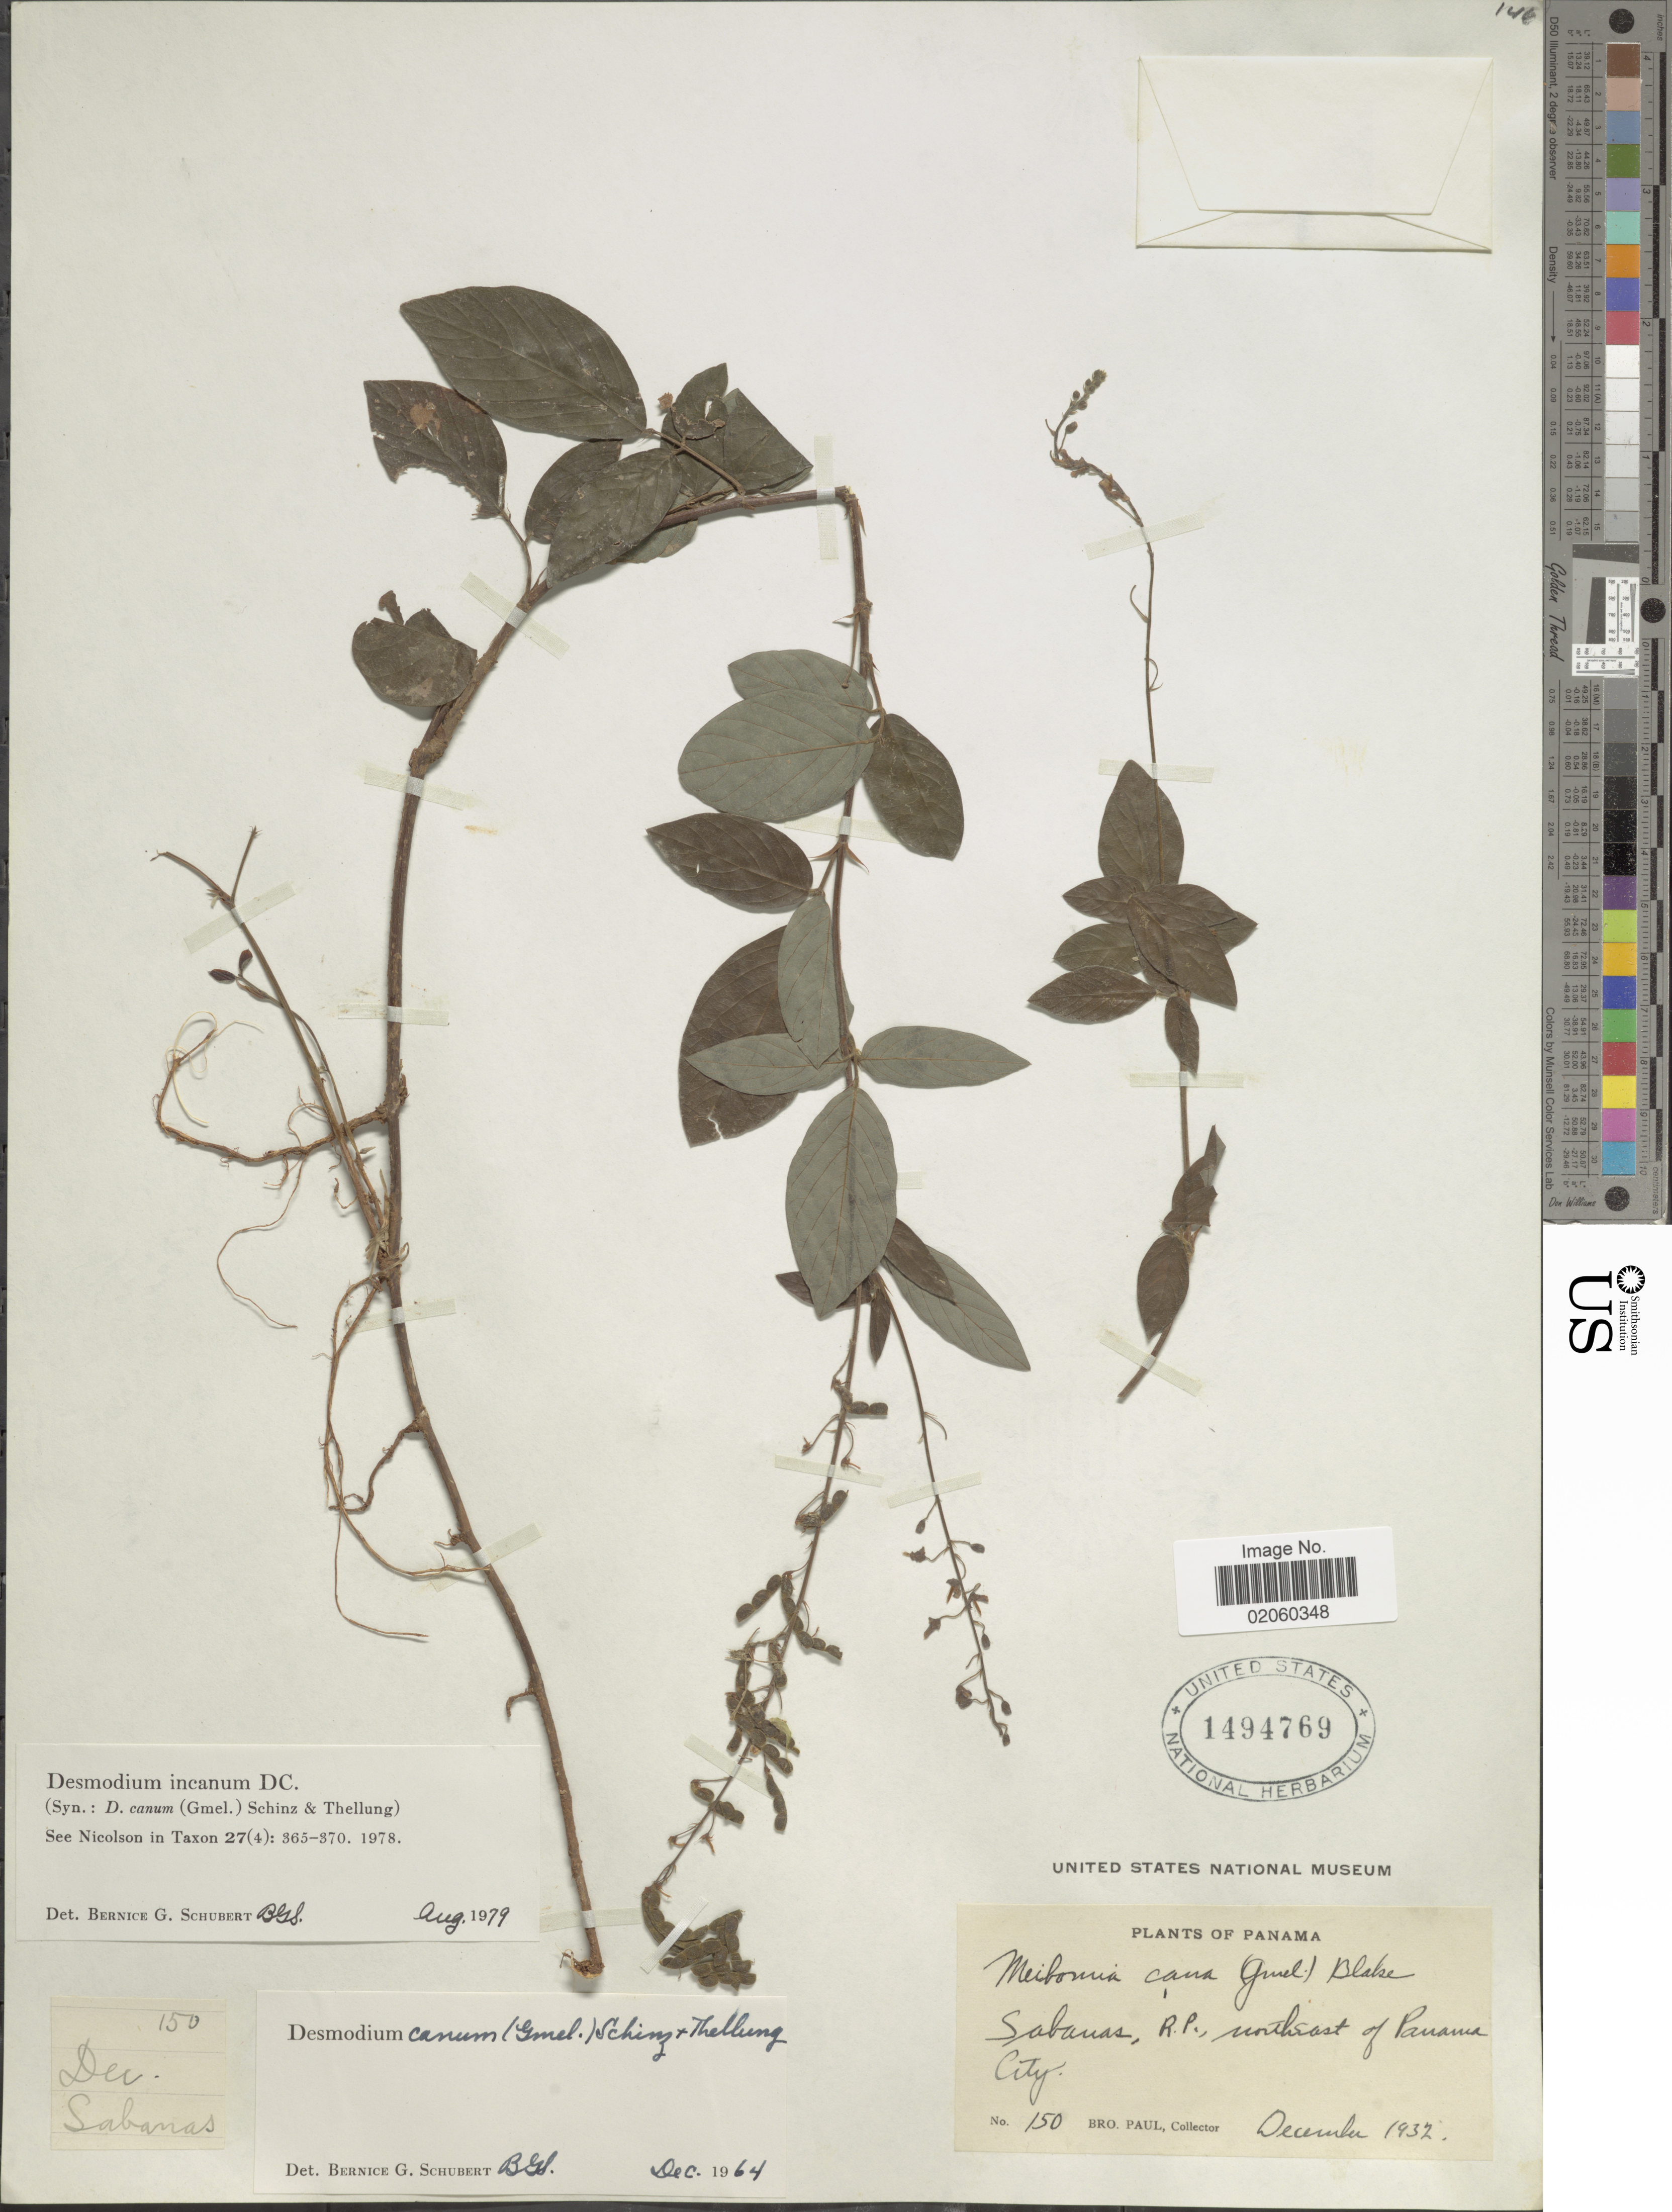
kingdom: Plantae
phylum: Tracheophyta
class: Magnoliopsida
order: Fabales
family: Fabaceae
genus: Desmodium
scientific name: Desmodium incanum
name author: (Sw.) DC.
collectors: B. Paul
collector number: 150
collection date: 1932-12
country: Panama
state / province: Panamá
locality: Sabanas, R.P. southeast of Panama City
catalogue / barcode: US 1494769